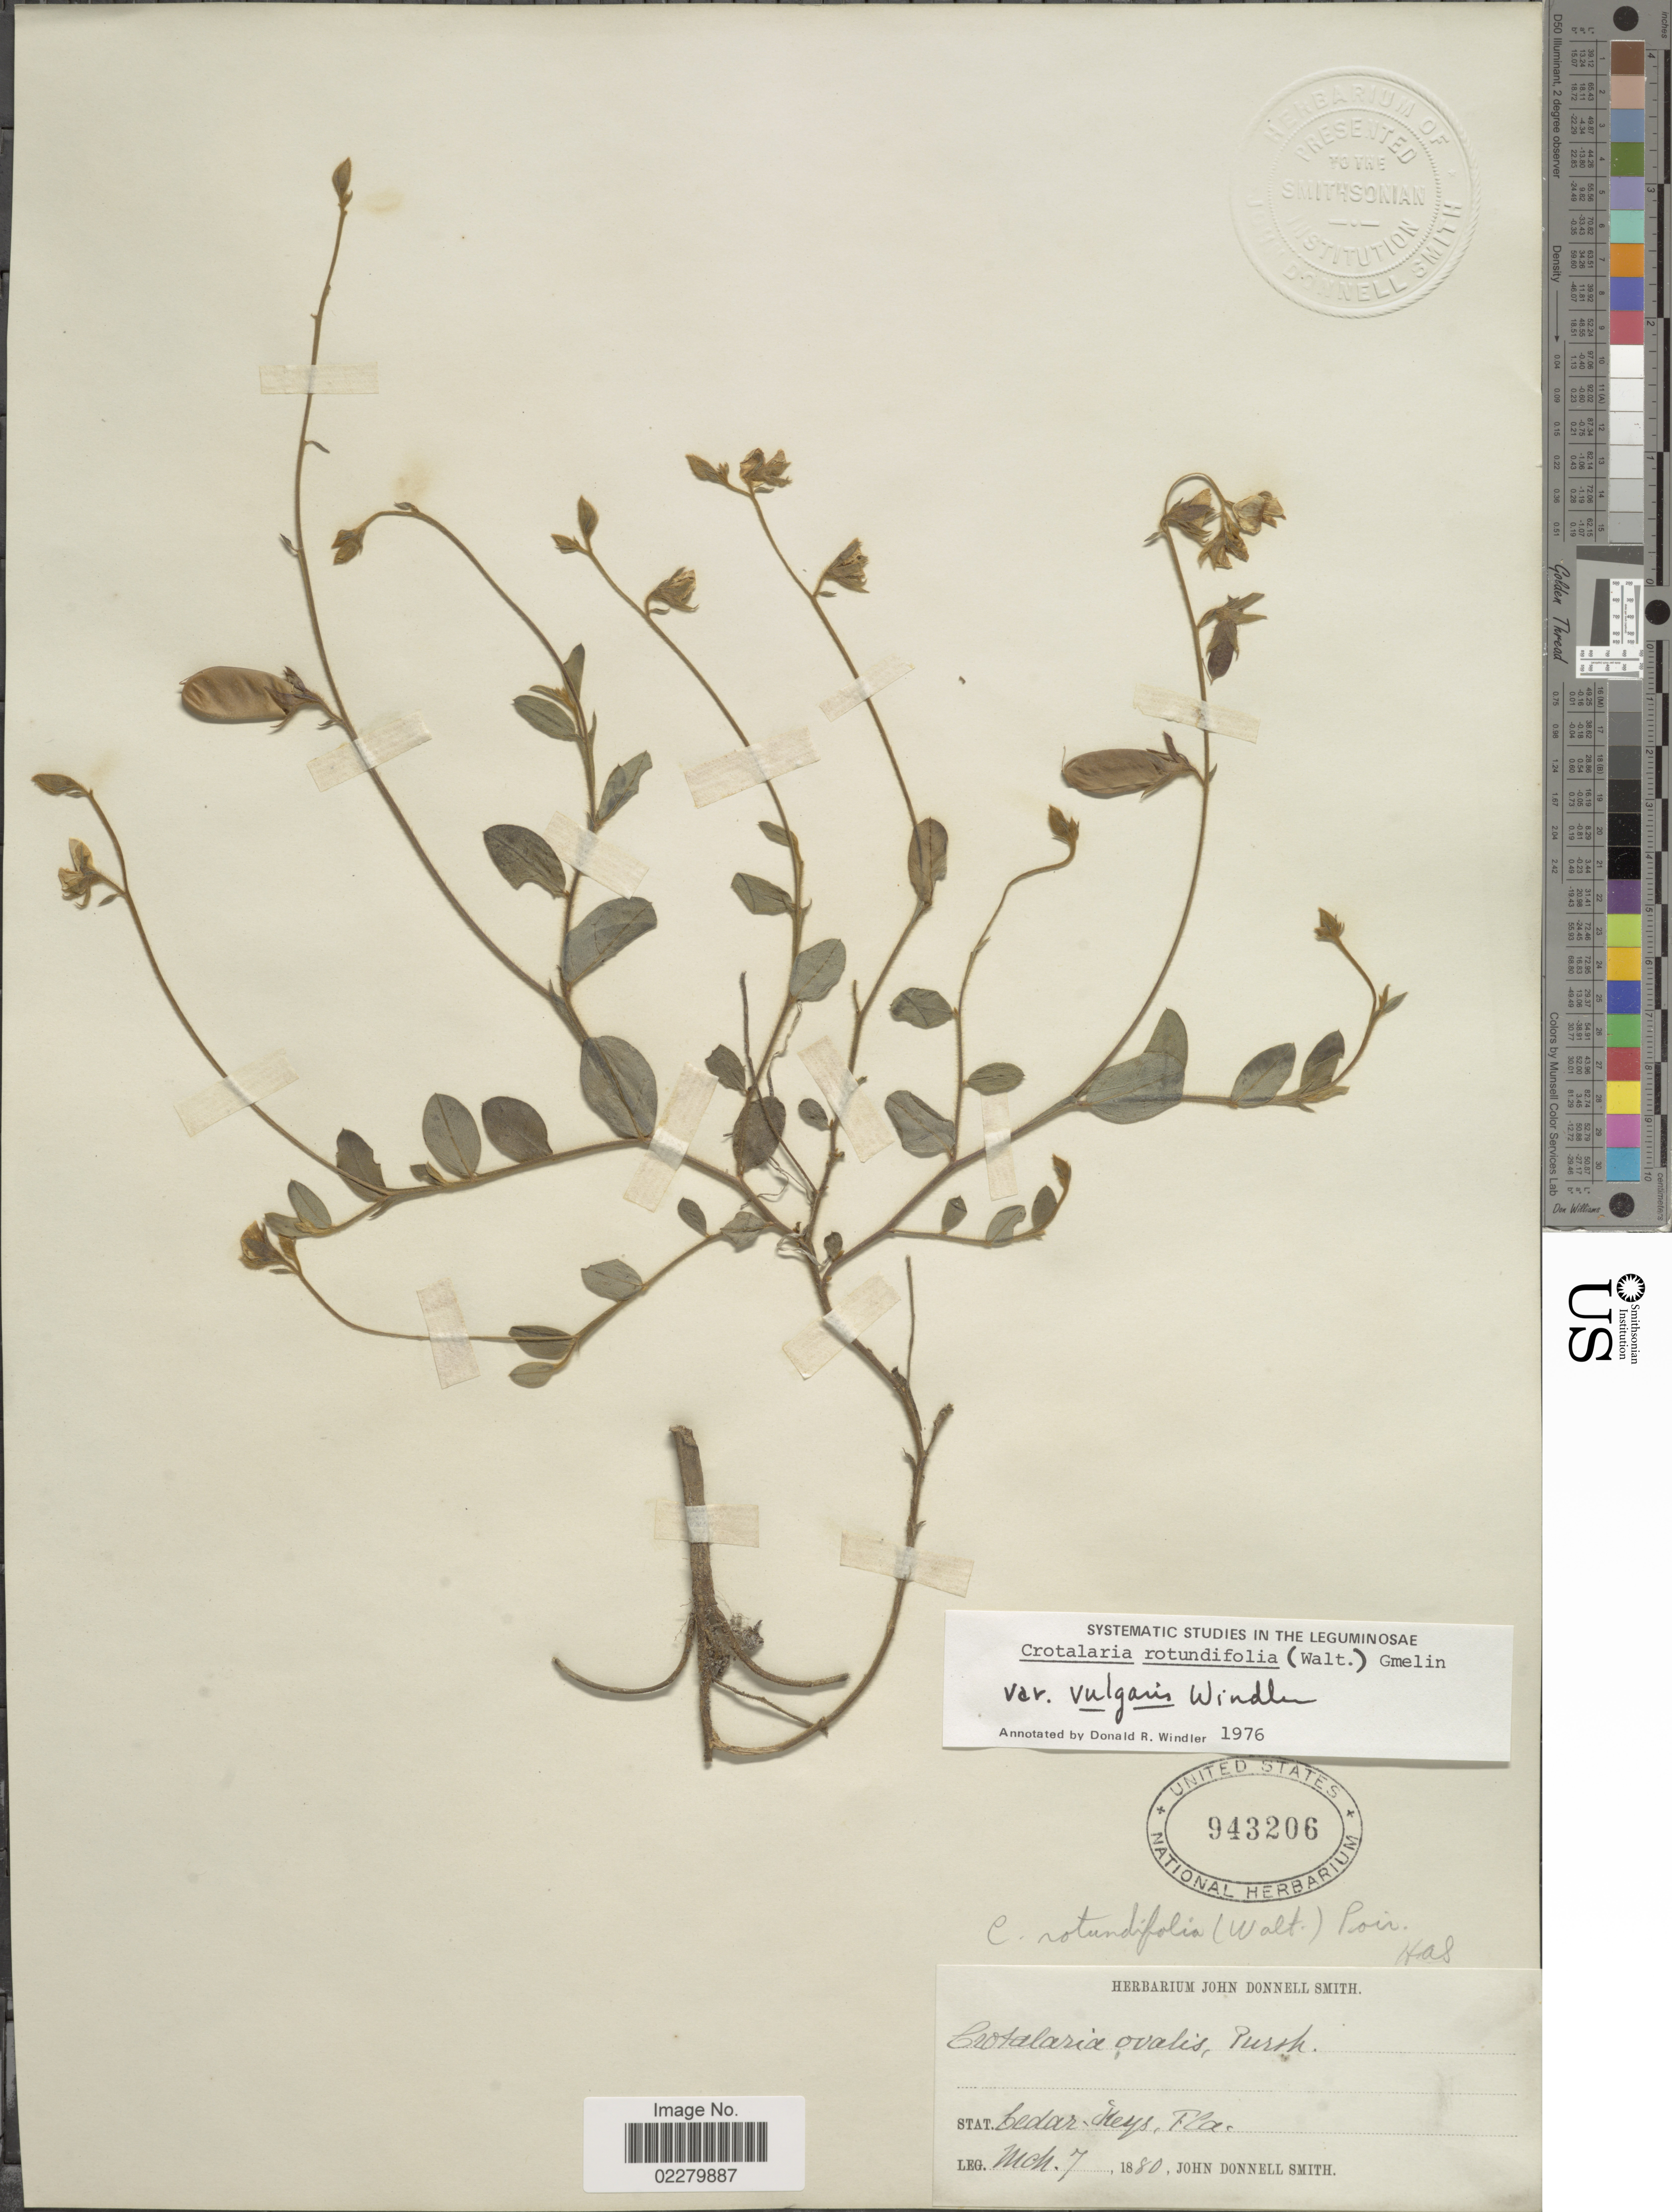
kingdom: Plantae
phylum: Tracheophyta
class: Magnoliopsida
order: Fabales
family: Fabaceae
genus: Crotalaria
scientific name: Crotalaria rotundifolia var. vulgaris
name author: Windler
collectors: J. Donnell Smith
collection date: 1880-03-07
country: United States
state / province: Florida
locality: Cedar-Keys, Fla.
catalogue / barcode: US 943206